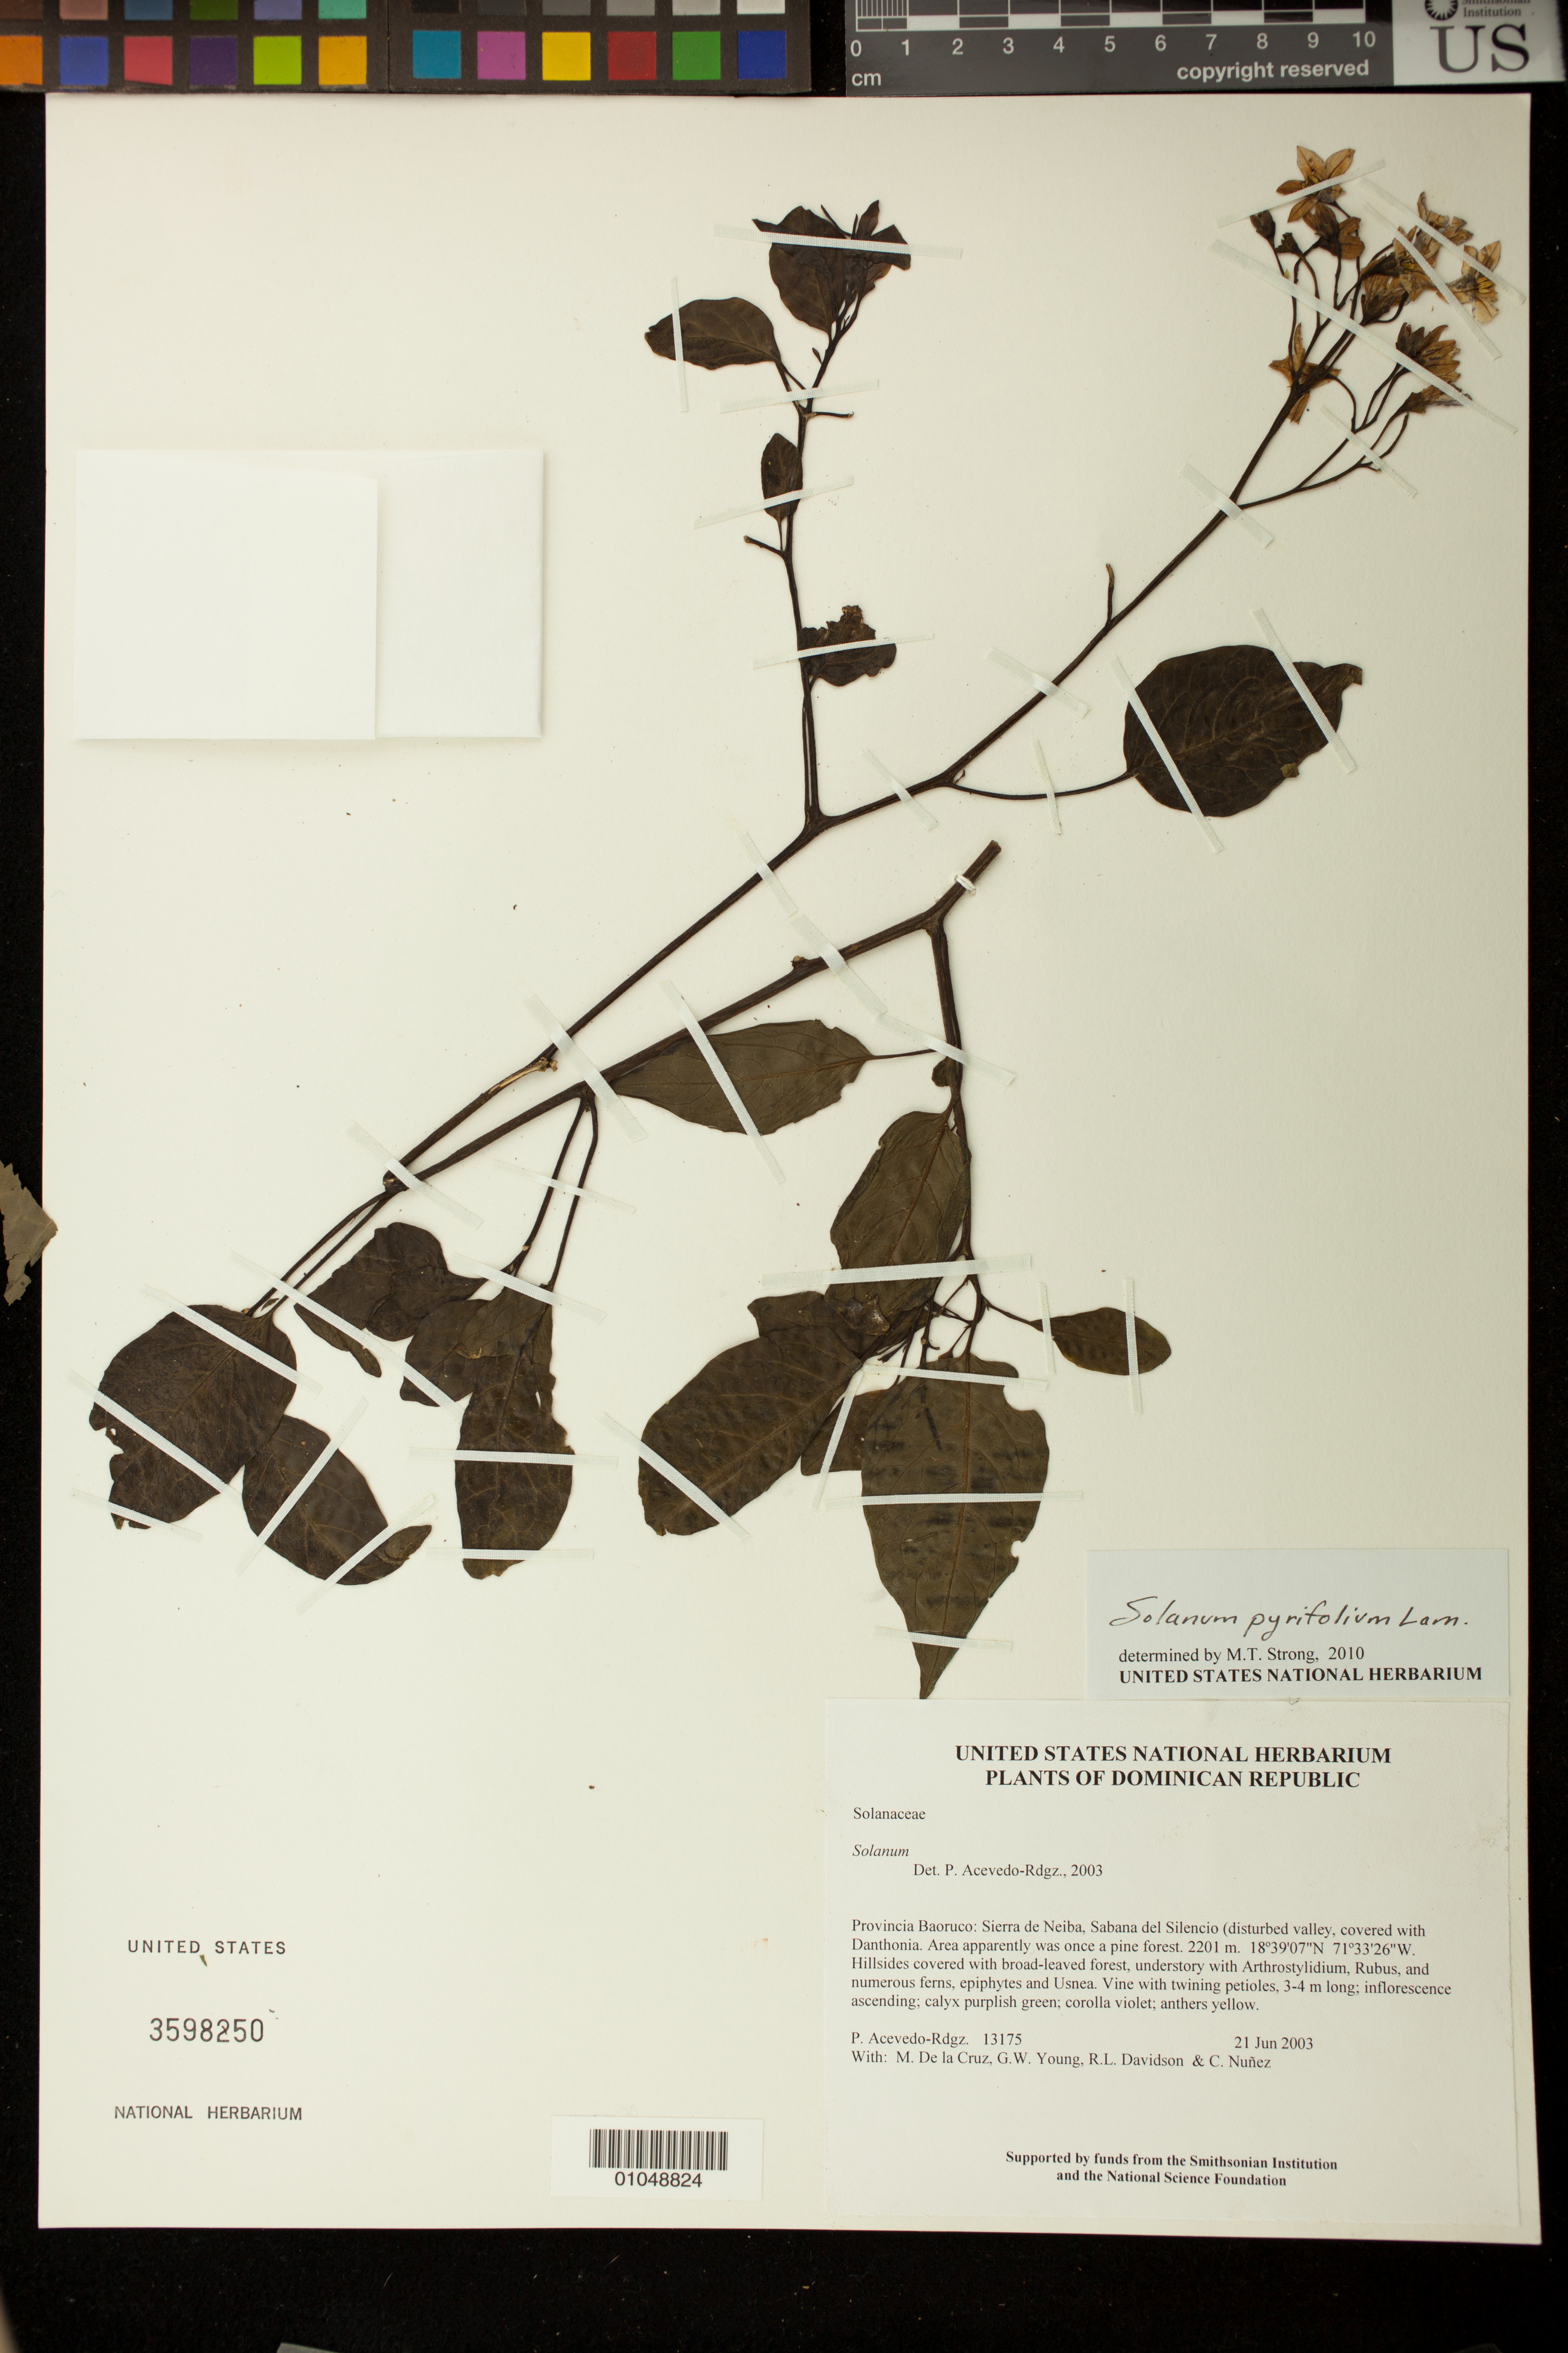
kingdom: Plantae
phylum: Tracheophyta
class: Magnoliopsida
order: Solanales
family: Solanaceae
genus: Solanum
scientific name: Solanum pyrifolium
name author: Lam.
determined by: Strong, M. T., (US), Smithsonian Institution - National Museum of Natural History (UNITED STATES)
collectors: P. Acevedo-Rodr., M. de la Cruz, J. Rawlins, G. Young, R. Davidson & C. Nunez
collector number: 13175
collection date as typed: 21 Jun 2003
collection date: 2003-06-21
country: Dominican Republic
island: Hispaniola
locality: Provincia Baoruco: Sierra de Neiba, Sabana del Silencio (disturbed valley, covered with Danthonia. Area apparently was once a pine forest.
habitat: Hillsides covered with broad-leaved forest, understory with Arthrostylidium, Rubus, and numerous ferns, epiphytes and Usnea.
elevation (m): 2201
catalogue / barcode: US 3598250